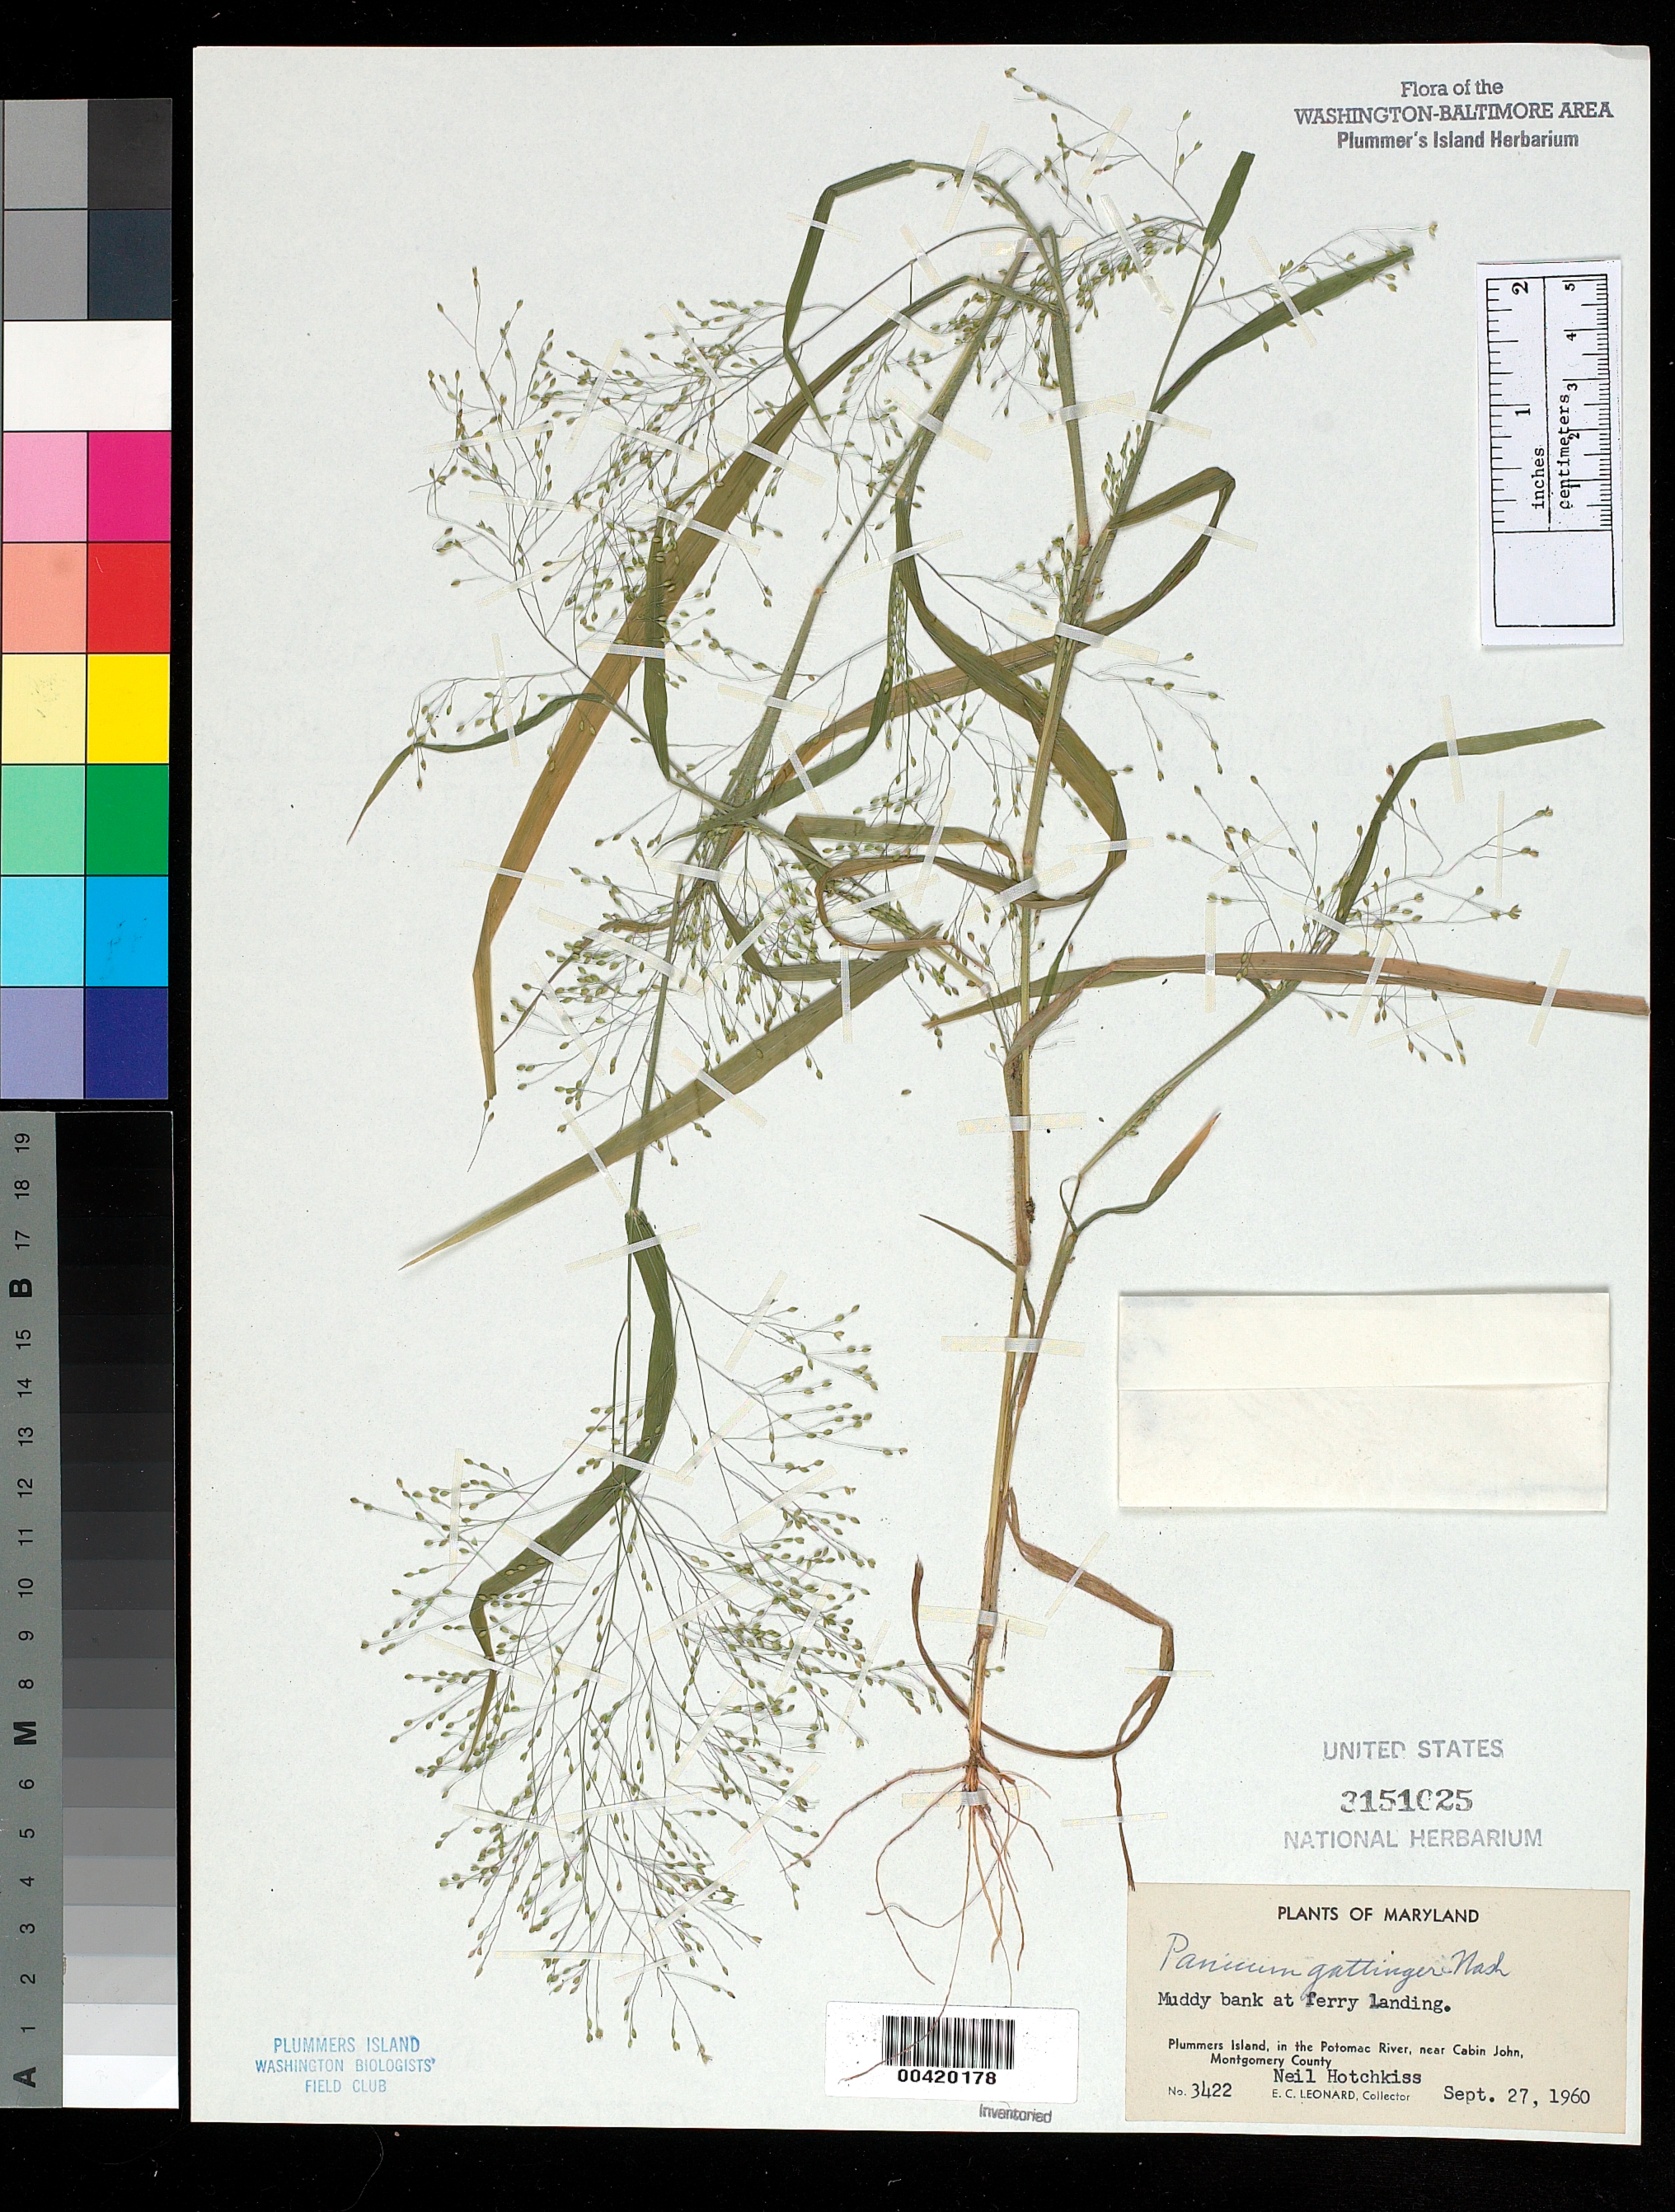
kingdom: Plantae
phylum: Tracheophyta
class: Liliopsida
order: Poales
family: Poaceae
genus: Panicum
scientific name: Panicum philadelphicum var. gattingeri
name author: (Nash) Freckmann & Lelong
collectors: E. C. Leonard & N. Hotchkiss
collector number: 3422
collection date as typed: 27 Sep 1960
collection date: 1960-09-27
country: United States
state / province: Maryland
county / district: Montgomery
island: Plummers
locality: Plummer's Island; Ferry Landing C. & O. Canal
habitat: Muddy bank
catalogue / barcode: US 3151025